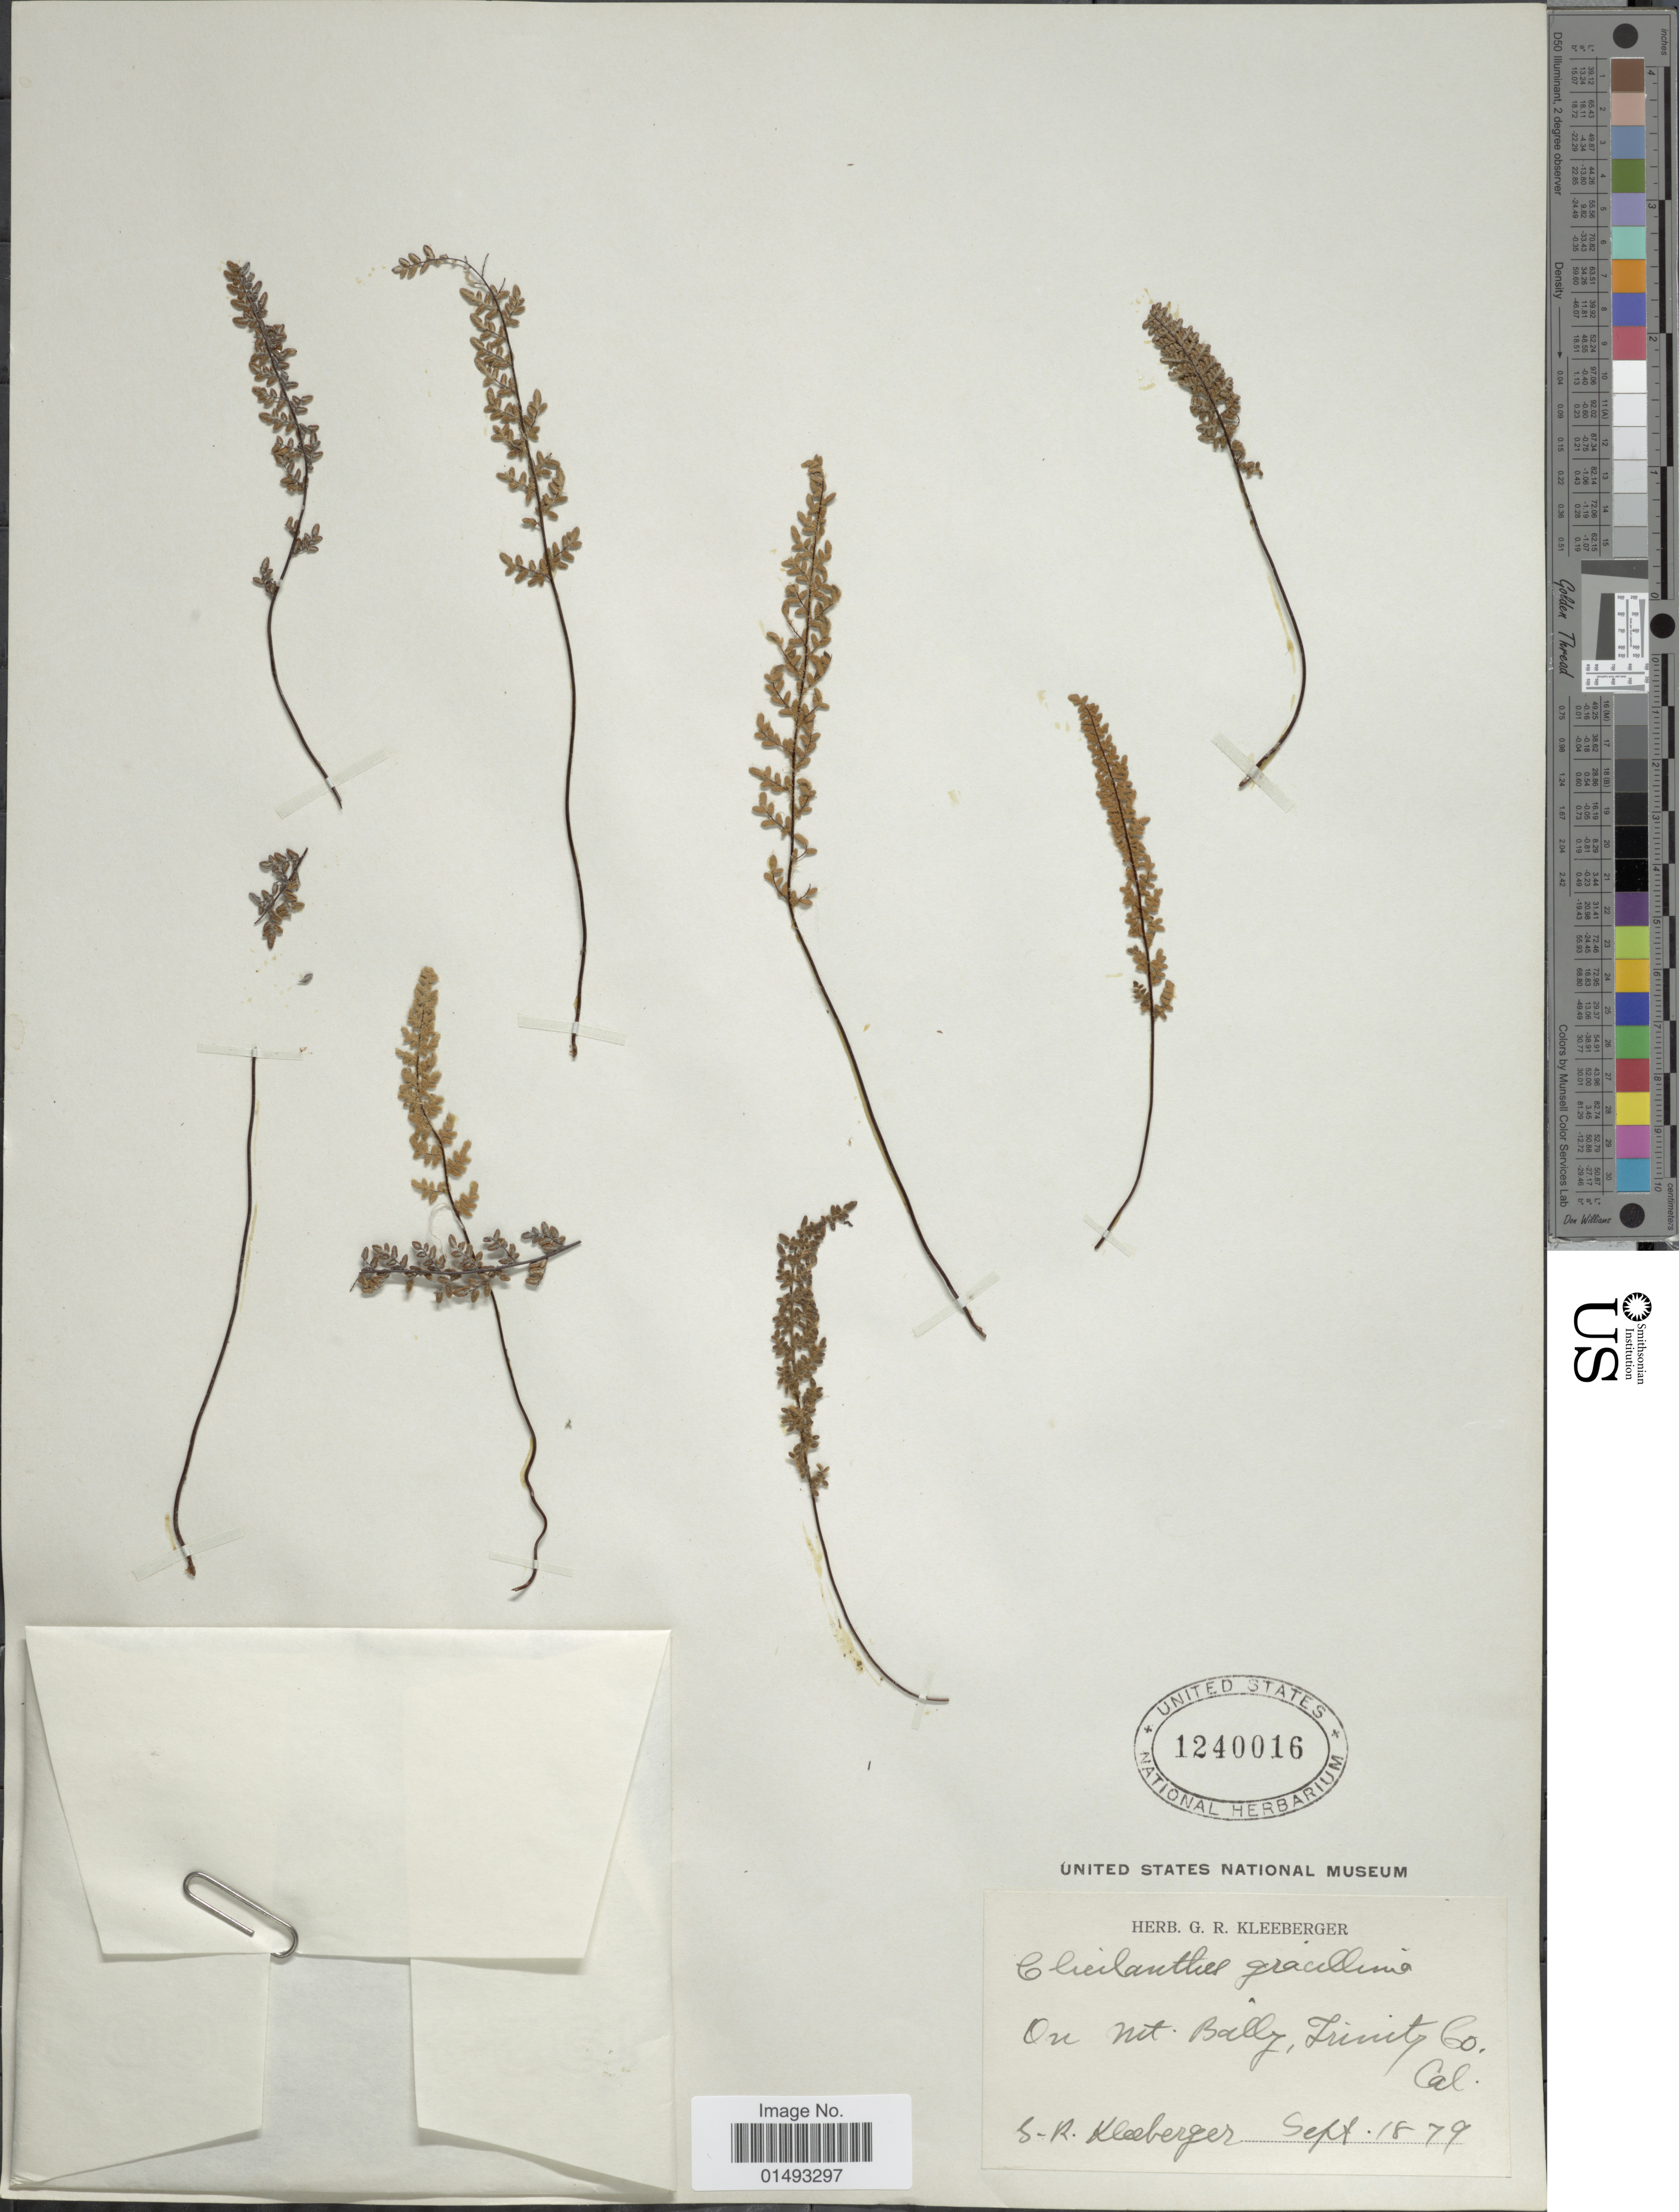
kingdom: Plantae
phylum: Tracheophyta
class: Polypodiopsida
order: Polypodiales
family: Pteridaceae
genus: Myriopteris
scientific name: Myriopteris gracillima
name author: (D.C. Eaton) J. Sm.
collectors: G. Kleeberger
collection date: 1879-09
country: United States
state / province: California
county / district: Trinity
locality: On mt Bally, Trinity Co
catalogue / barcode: US 1240016